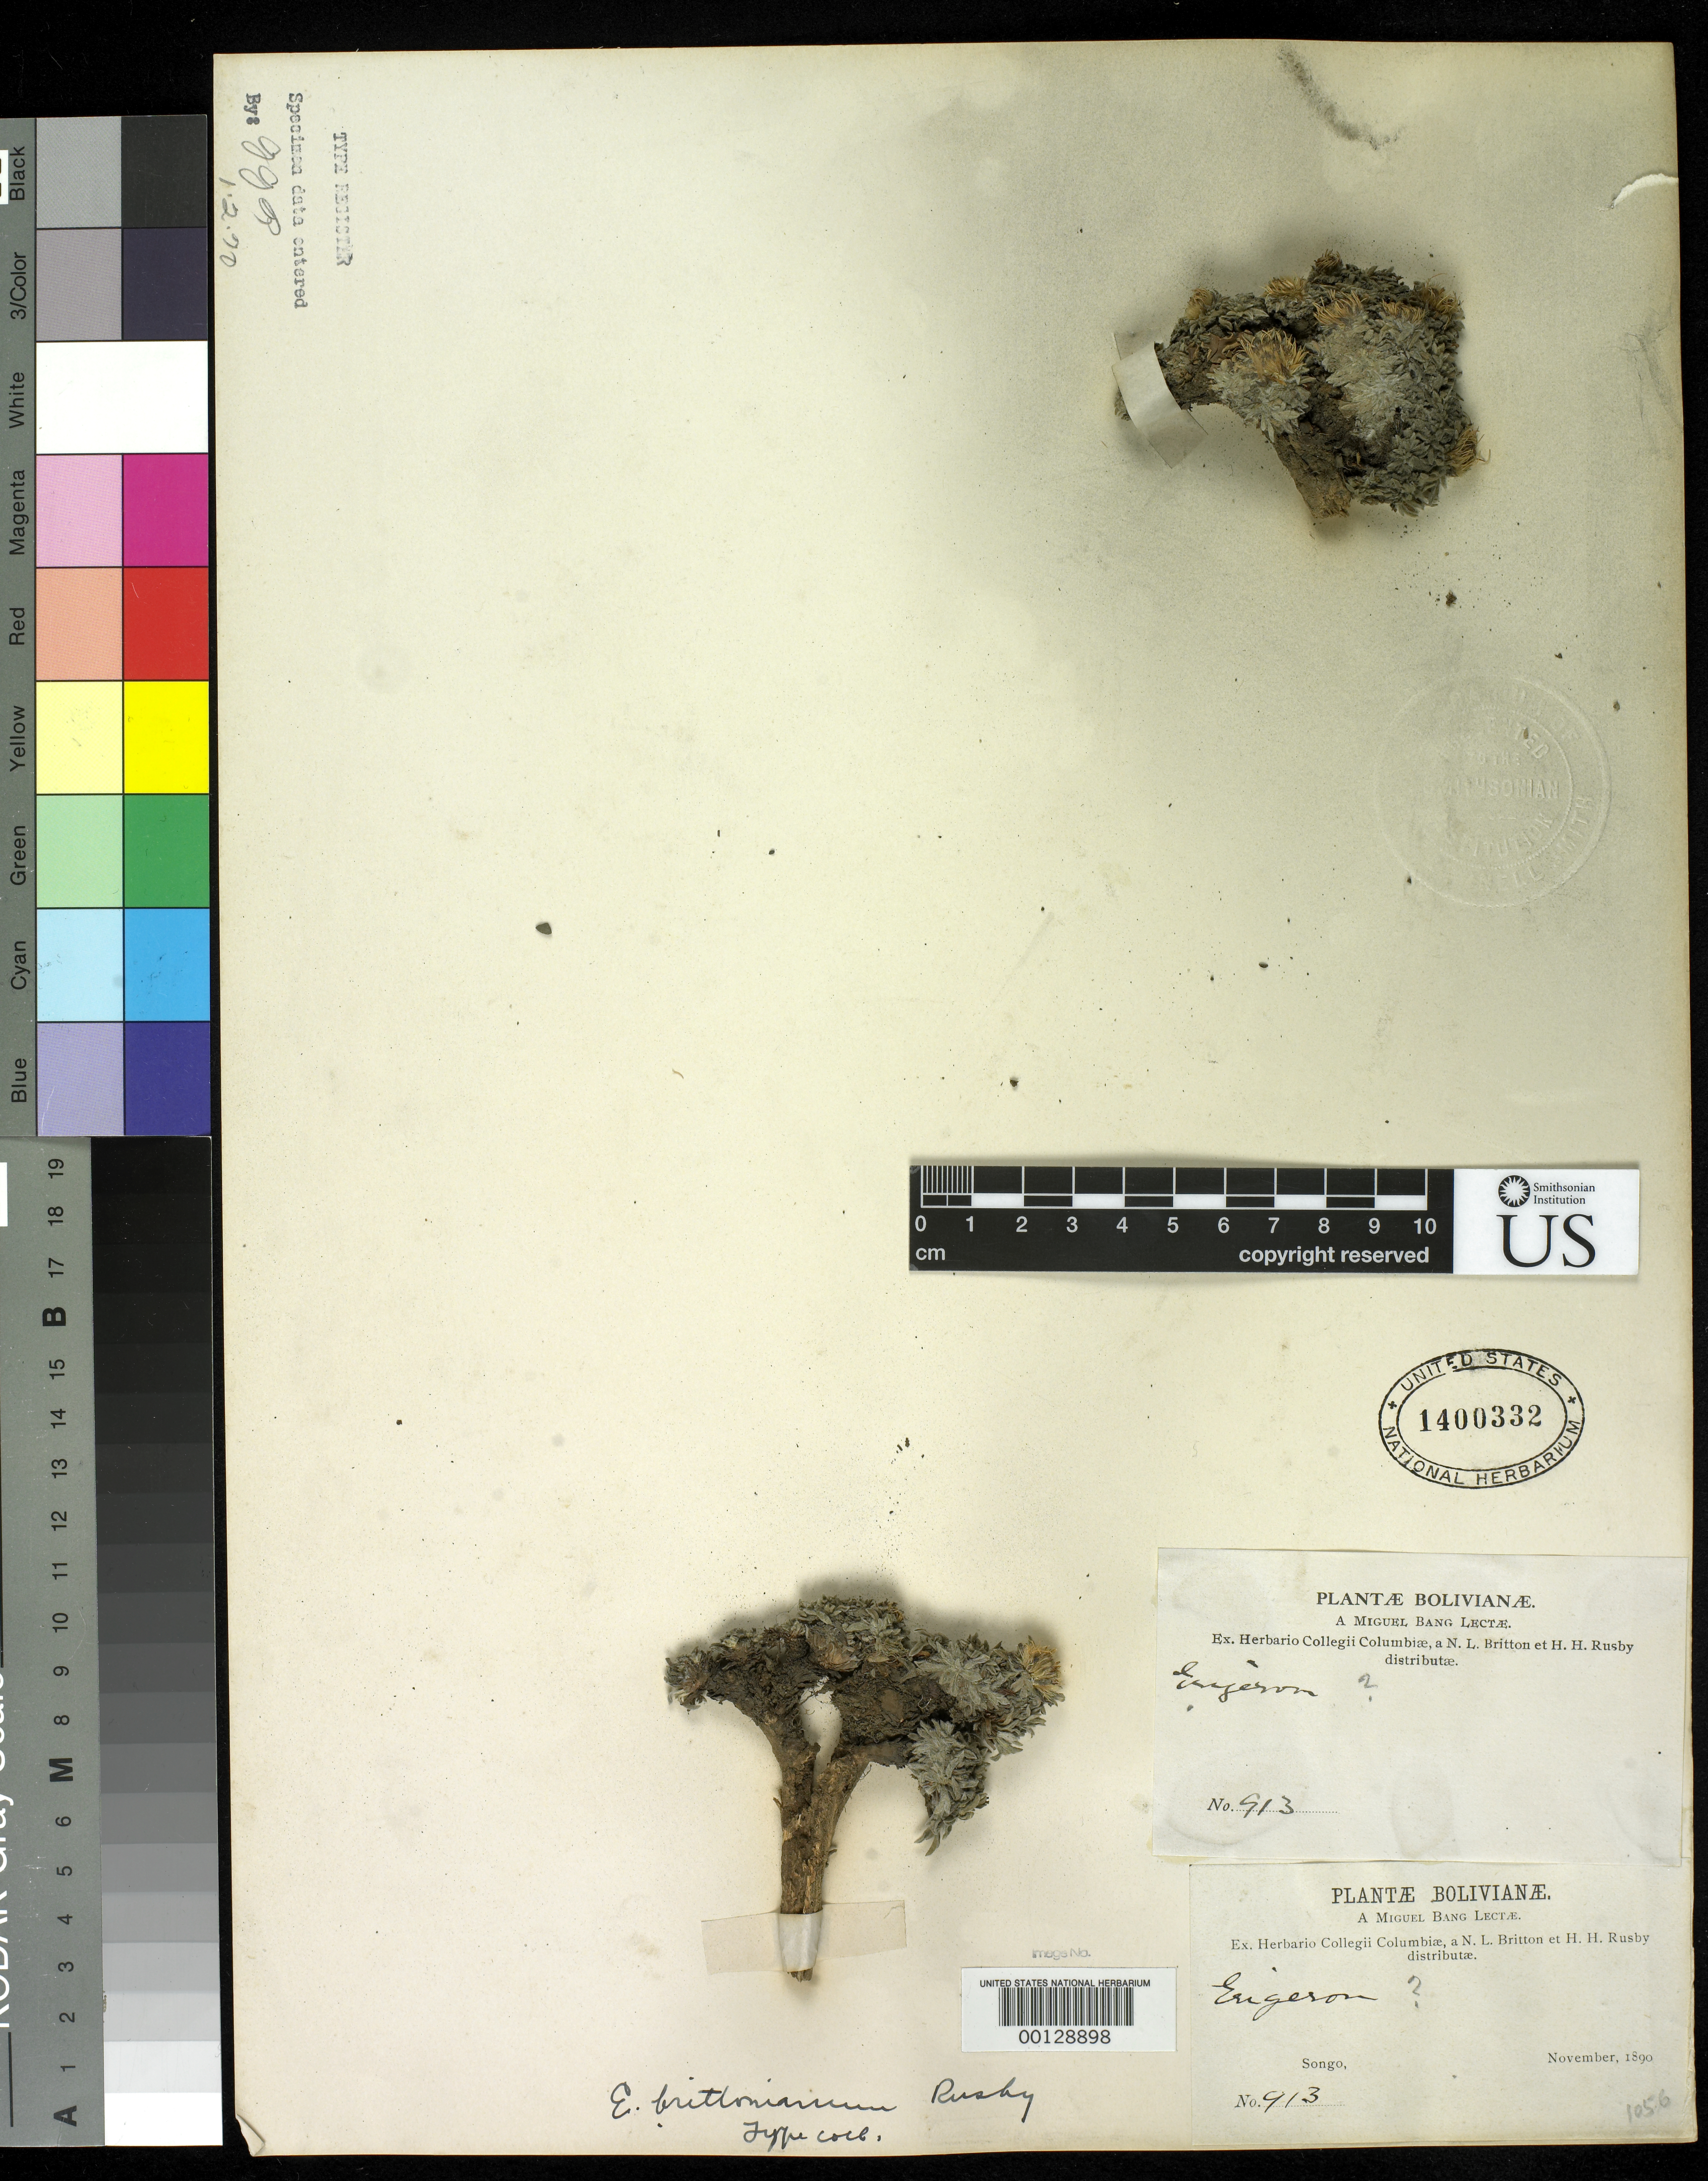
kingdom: Plantae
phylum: Tracheophyta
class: Magnoliopsida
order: Asterales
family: Asteraceae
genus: Erigeron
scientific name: Erigeron brittonianum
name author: Rusby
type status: Isotype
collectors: M. Bang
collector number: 913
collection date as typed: Nov 1890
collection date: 1890-11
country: Bolivia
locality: Songo.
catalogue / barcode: US 1400332